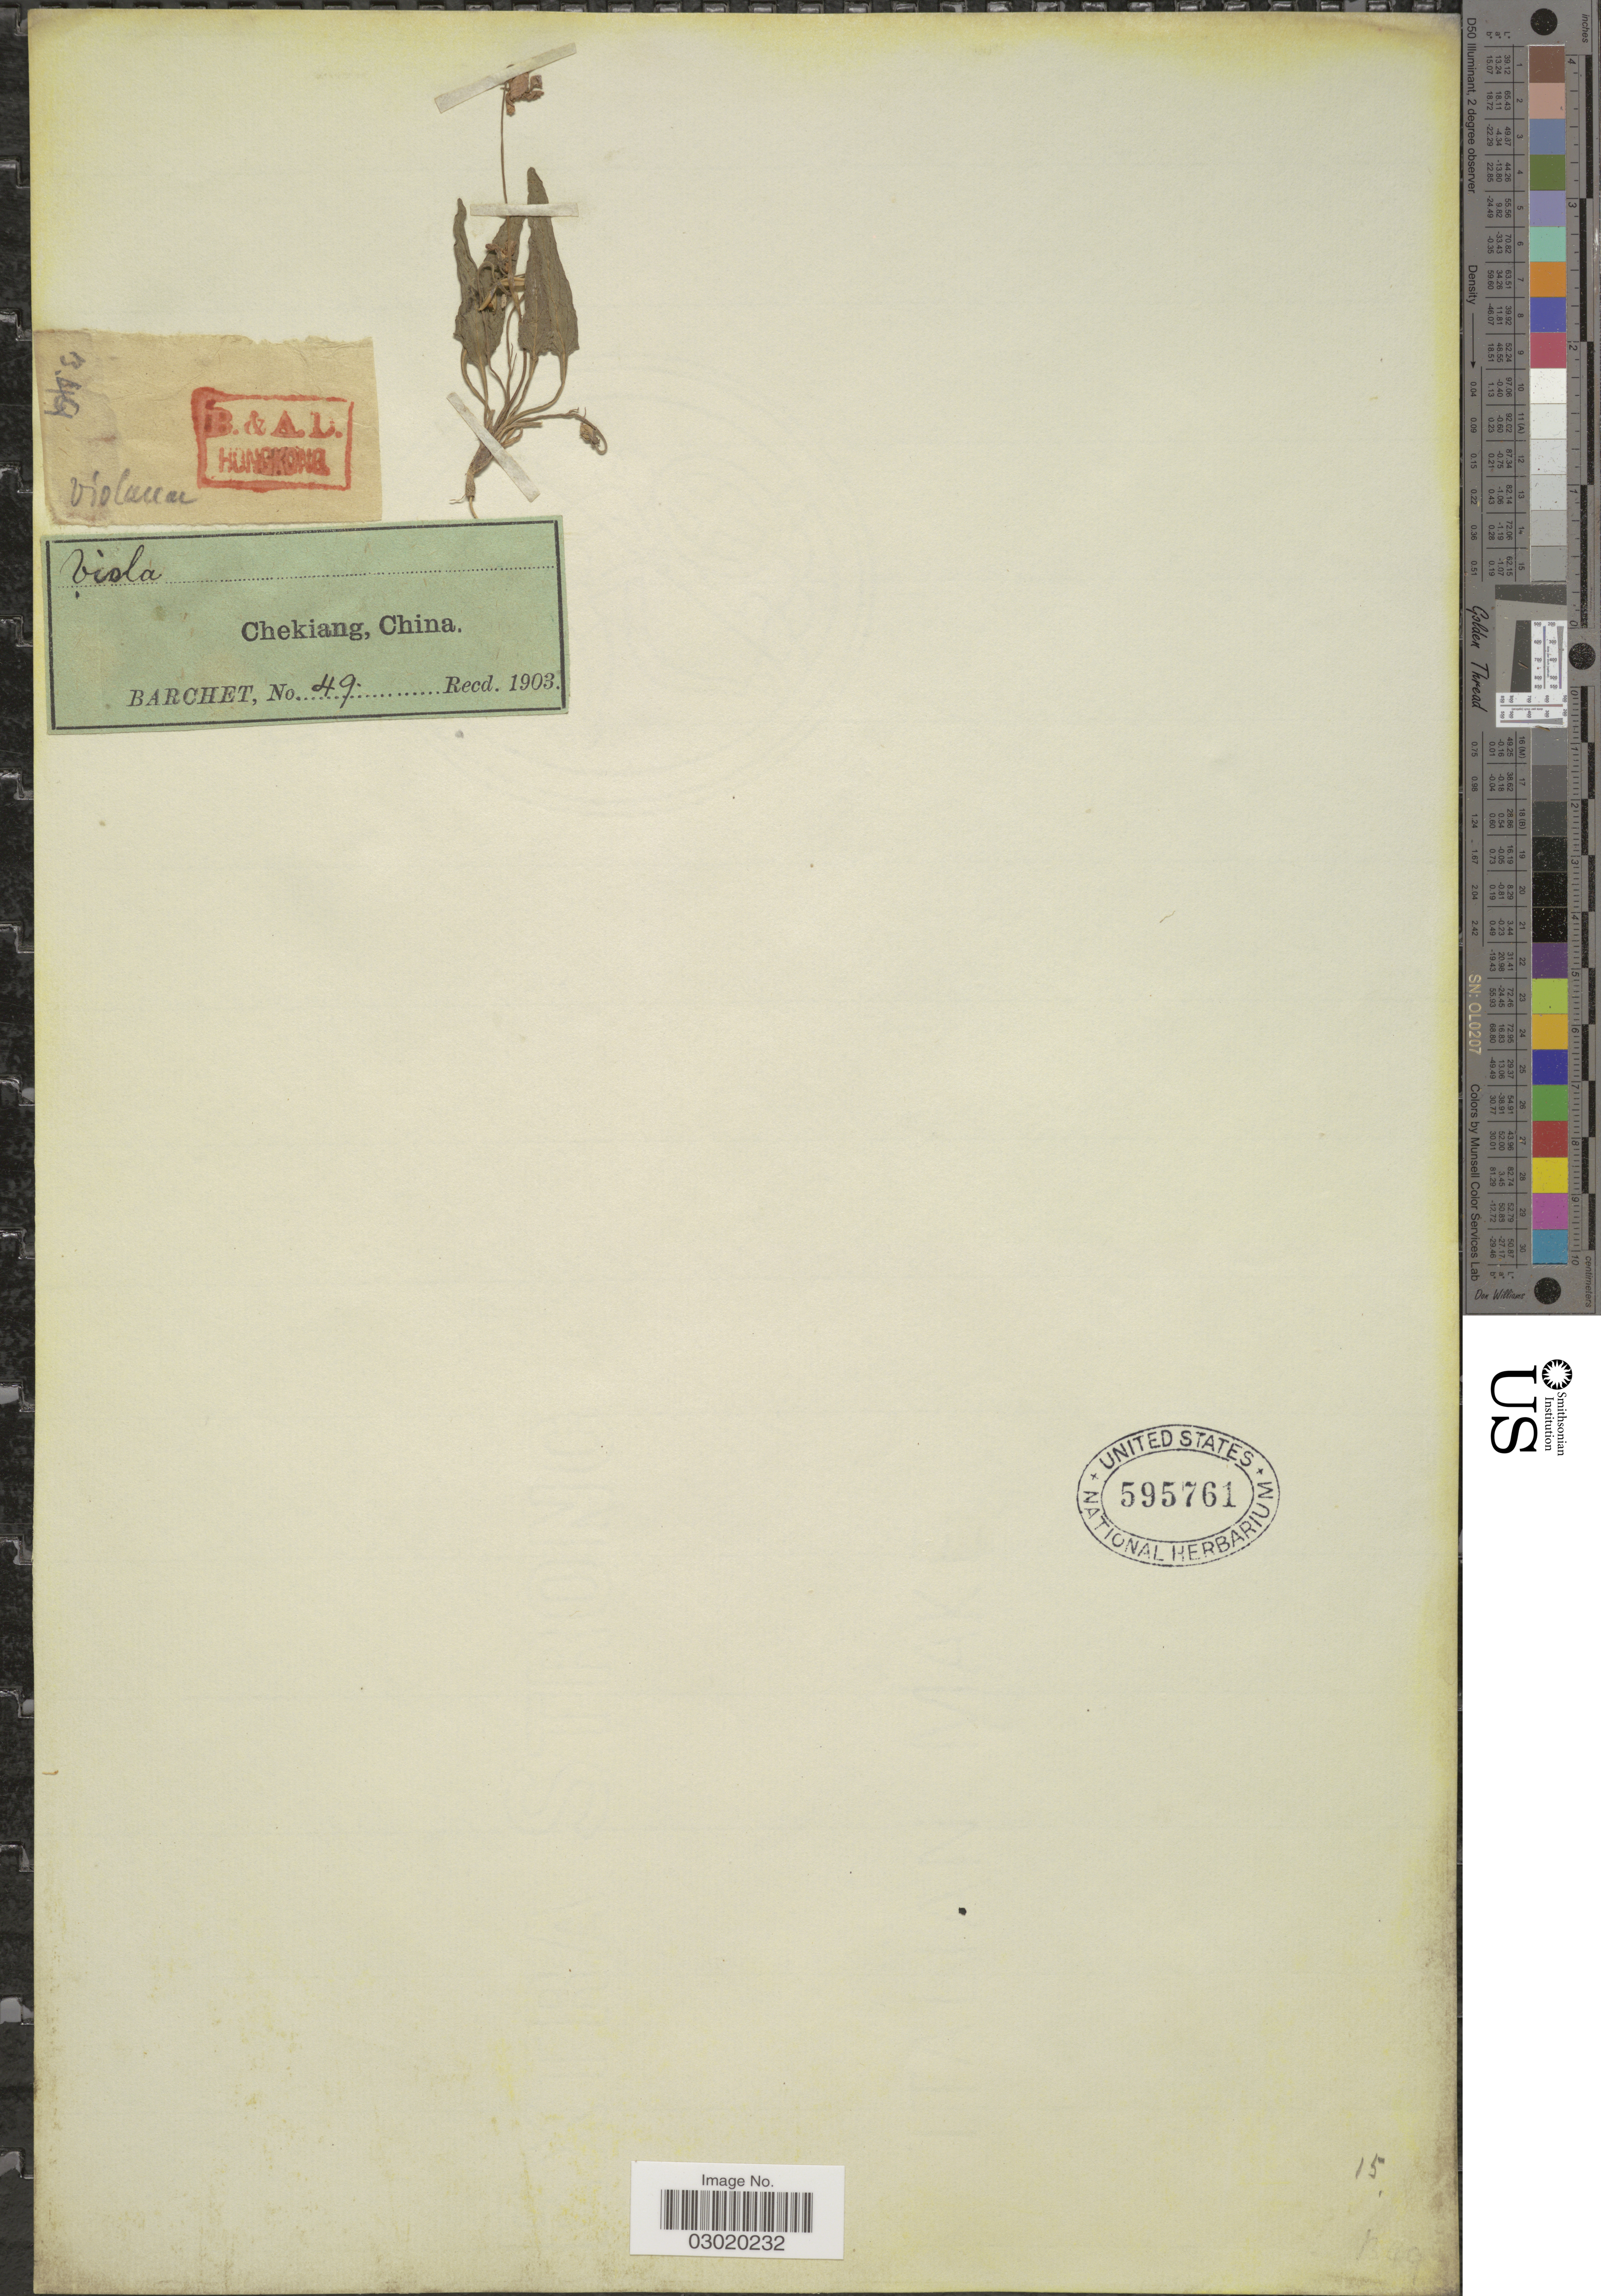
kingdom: Plantae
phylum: Tracheophyta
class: Magnoliopsida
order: Malpighiales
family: Violaceae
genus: Viola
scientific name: Viola sp.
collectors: Barchet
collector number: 49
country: China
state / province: Zhejiang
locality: Chekiang, China.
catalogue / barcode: US 595761